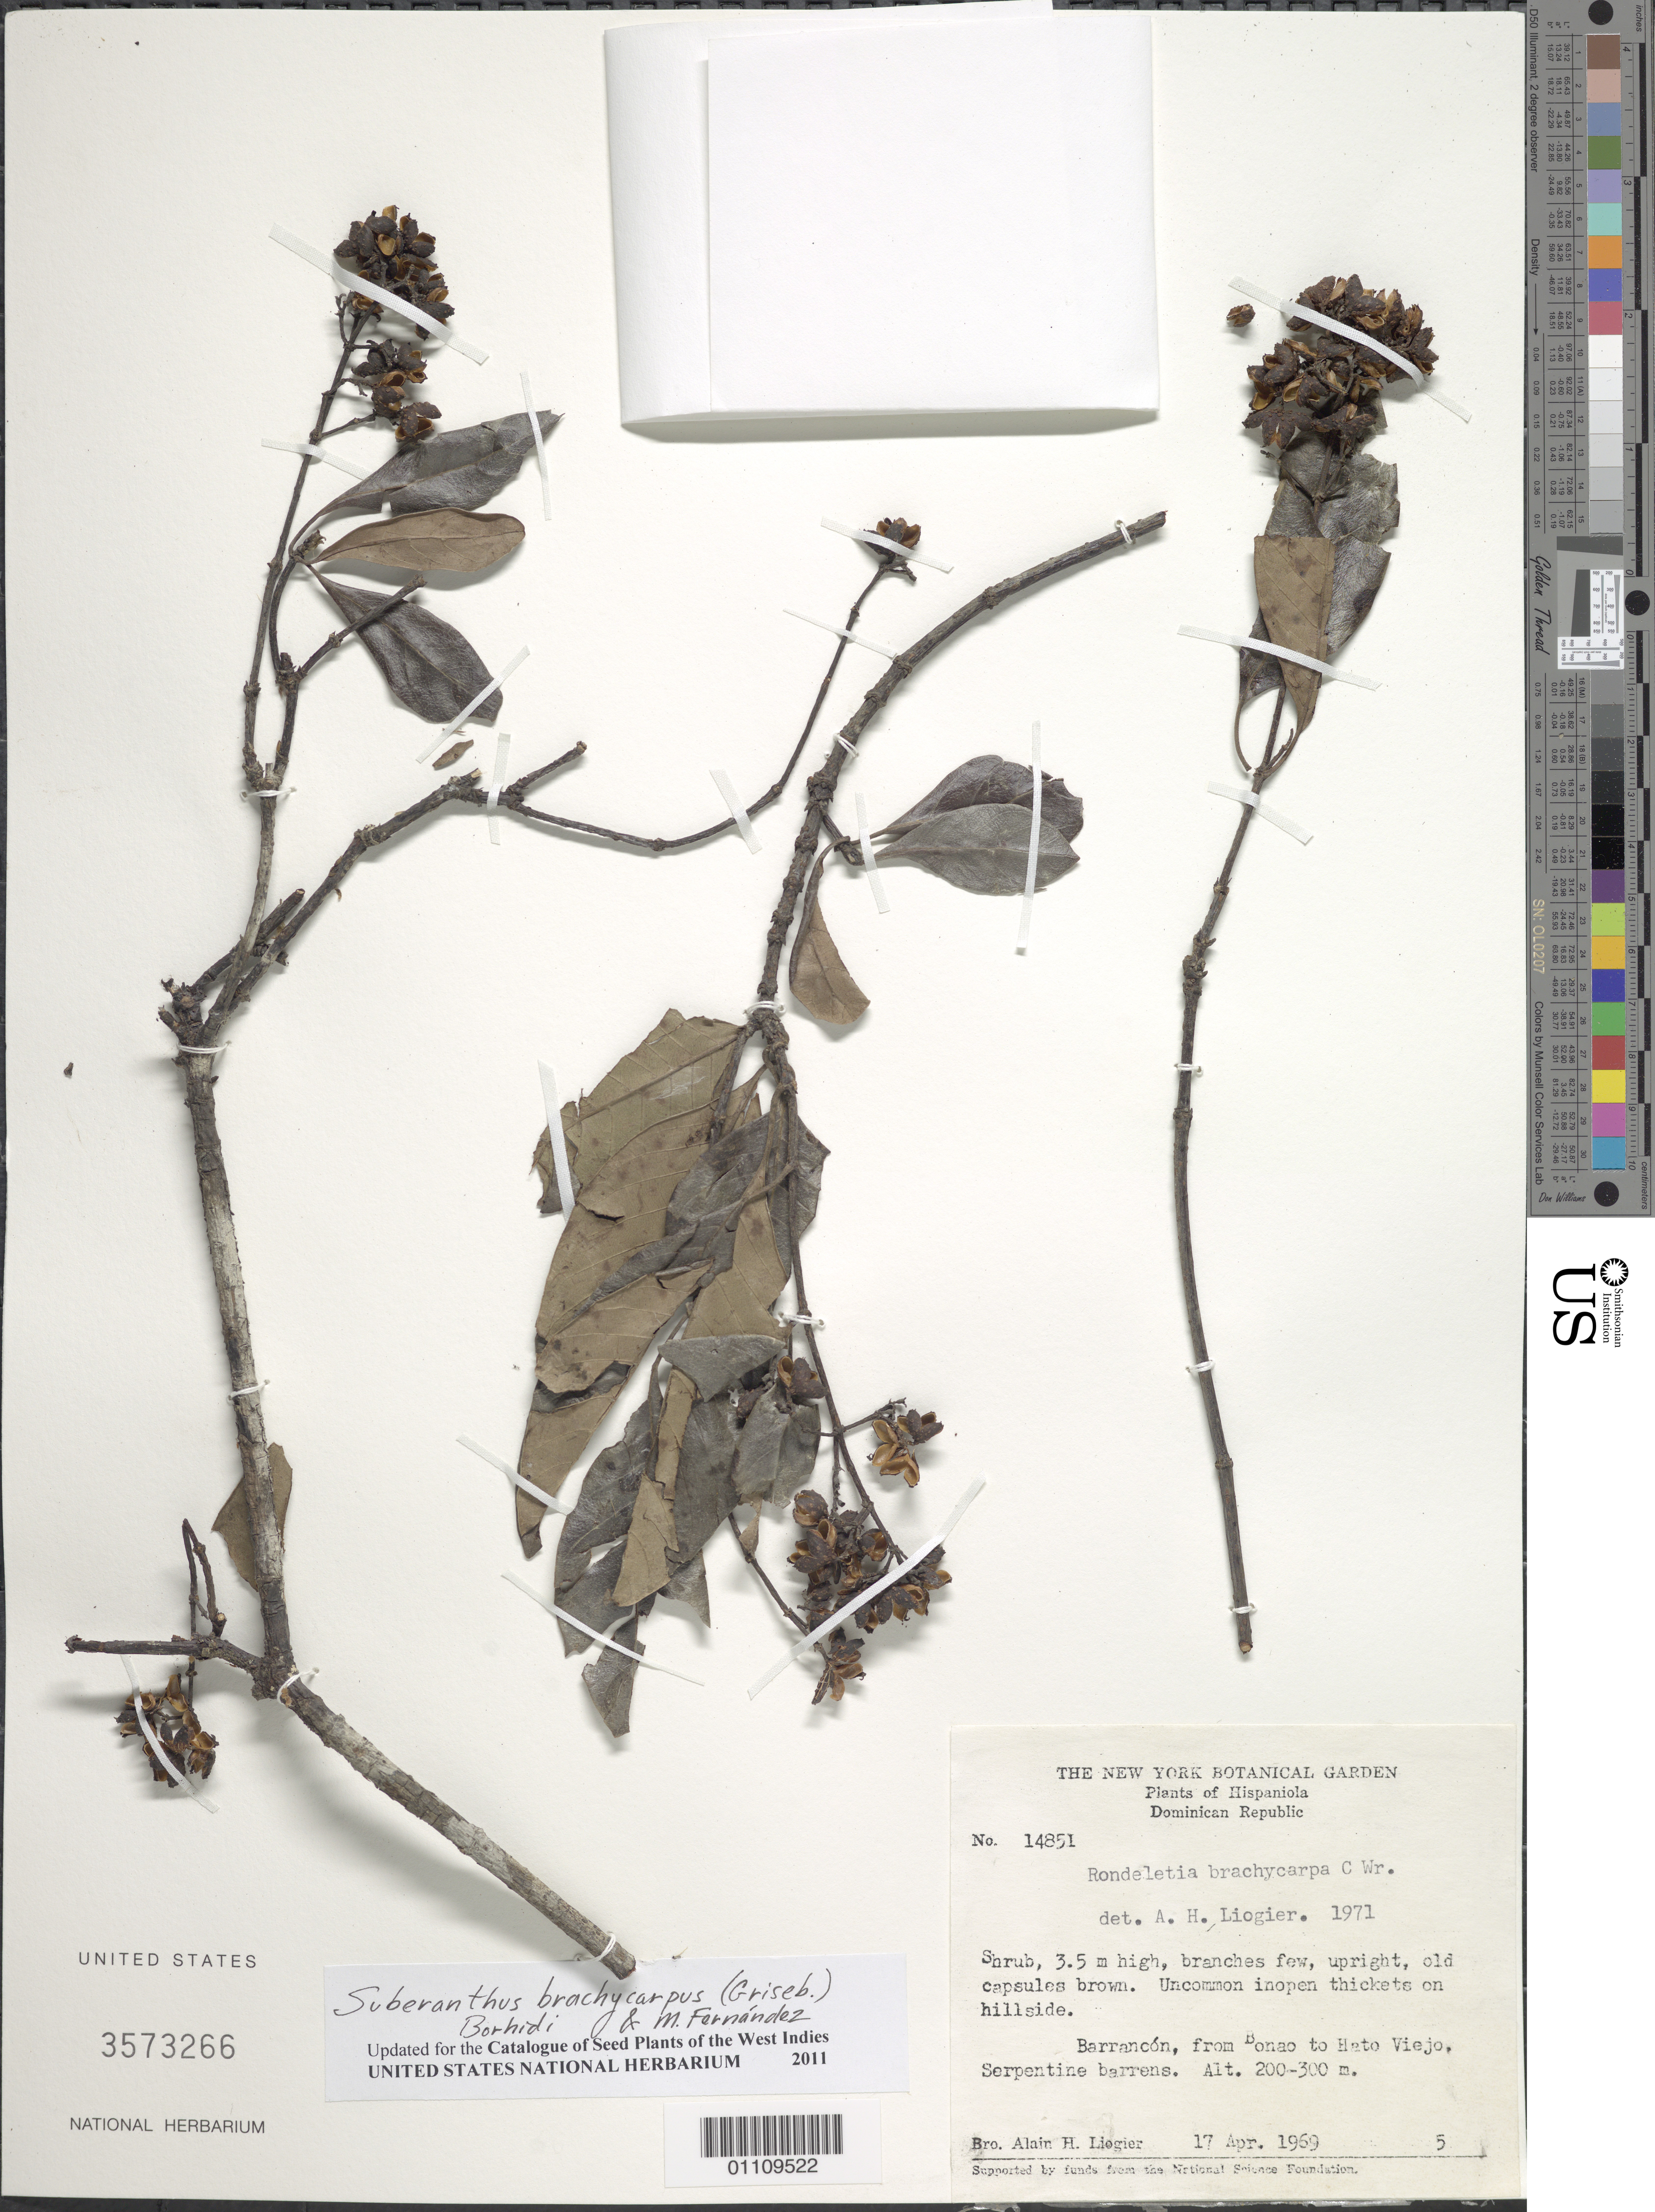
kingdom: Plantae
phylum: Tracheophyta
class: Magnoliopsida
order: Gentianales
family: Rubiaceae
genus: Suberanthus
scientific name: Suberanthus brachycarpus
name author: (Griseb.) Borhidi & Fernández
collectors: A. H. Liogier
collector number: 14851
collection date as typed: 17 Apr 1969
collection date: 1969-04-17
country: Dominican Republic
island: Hispaniola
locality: Barrancón, from Bonao to Hato Viejo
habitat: Serpentine barrens; uncommon in open thickets on hillside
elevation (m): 200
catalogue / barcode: US 3573266